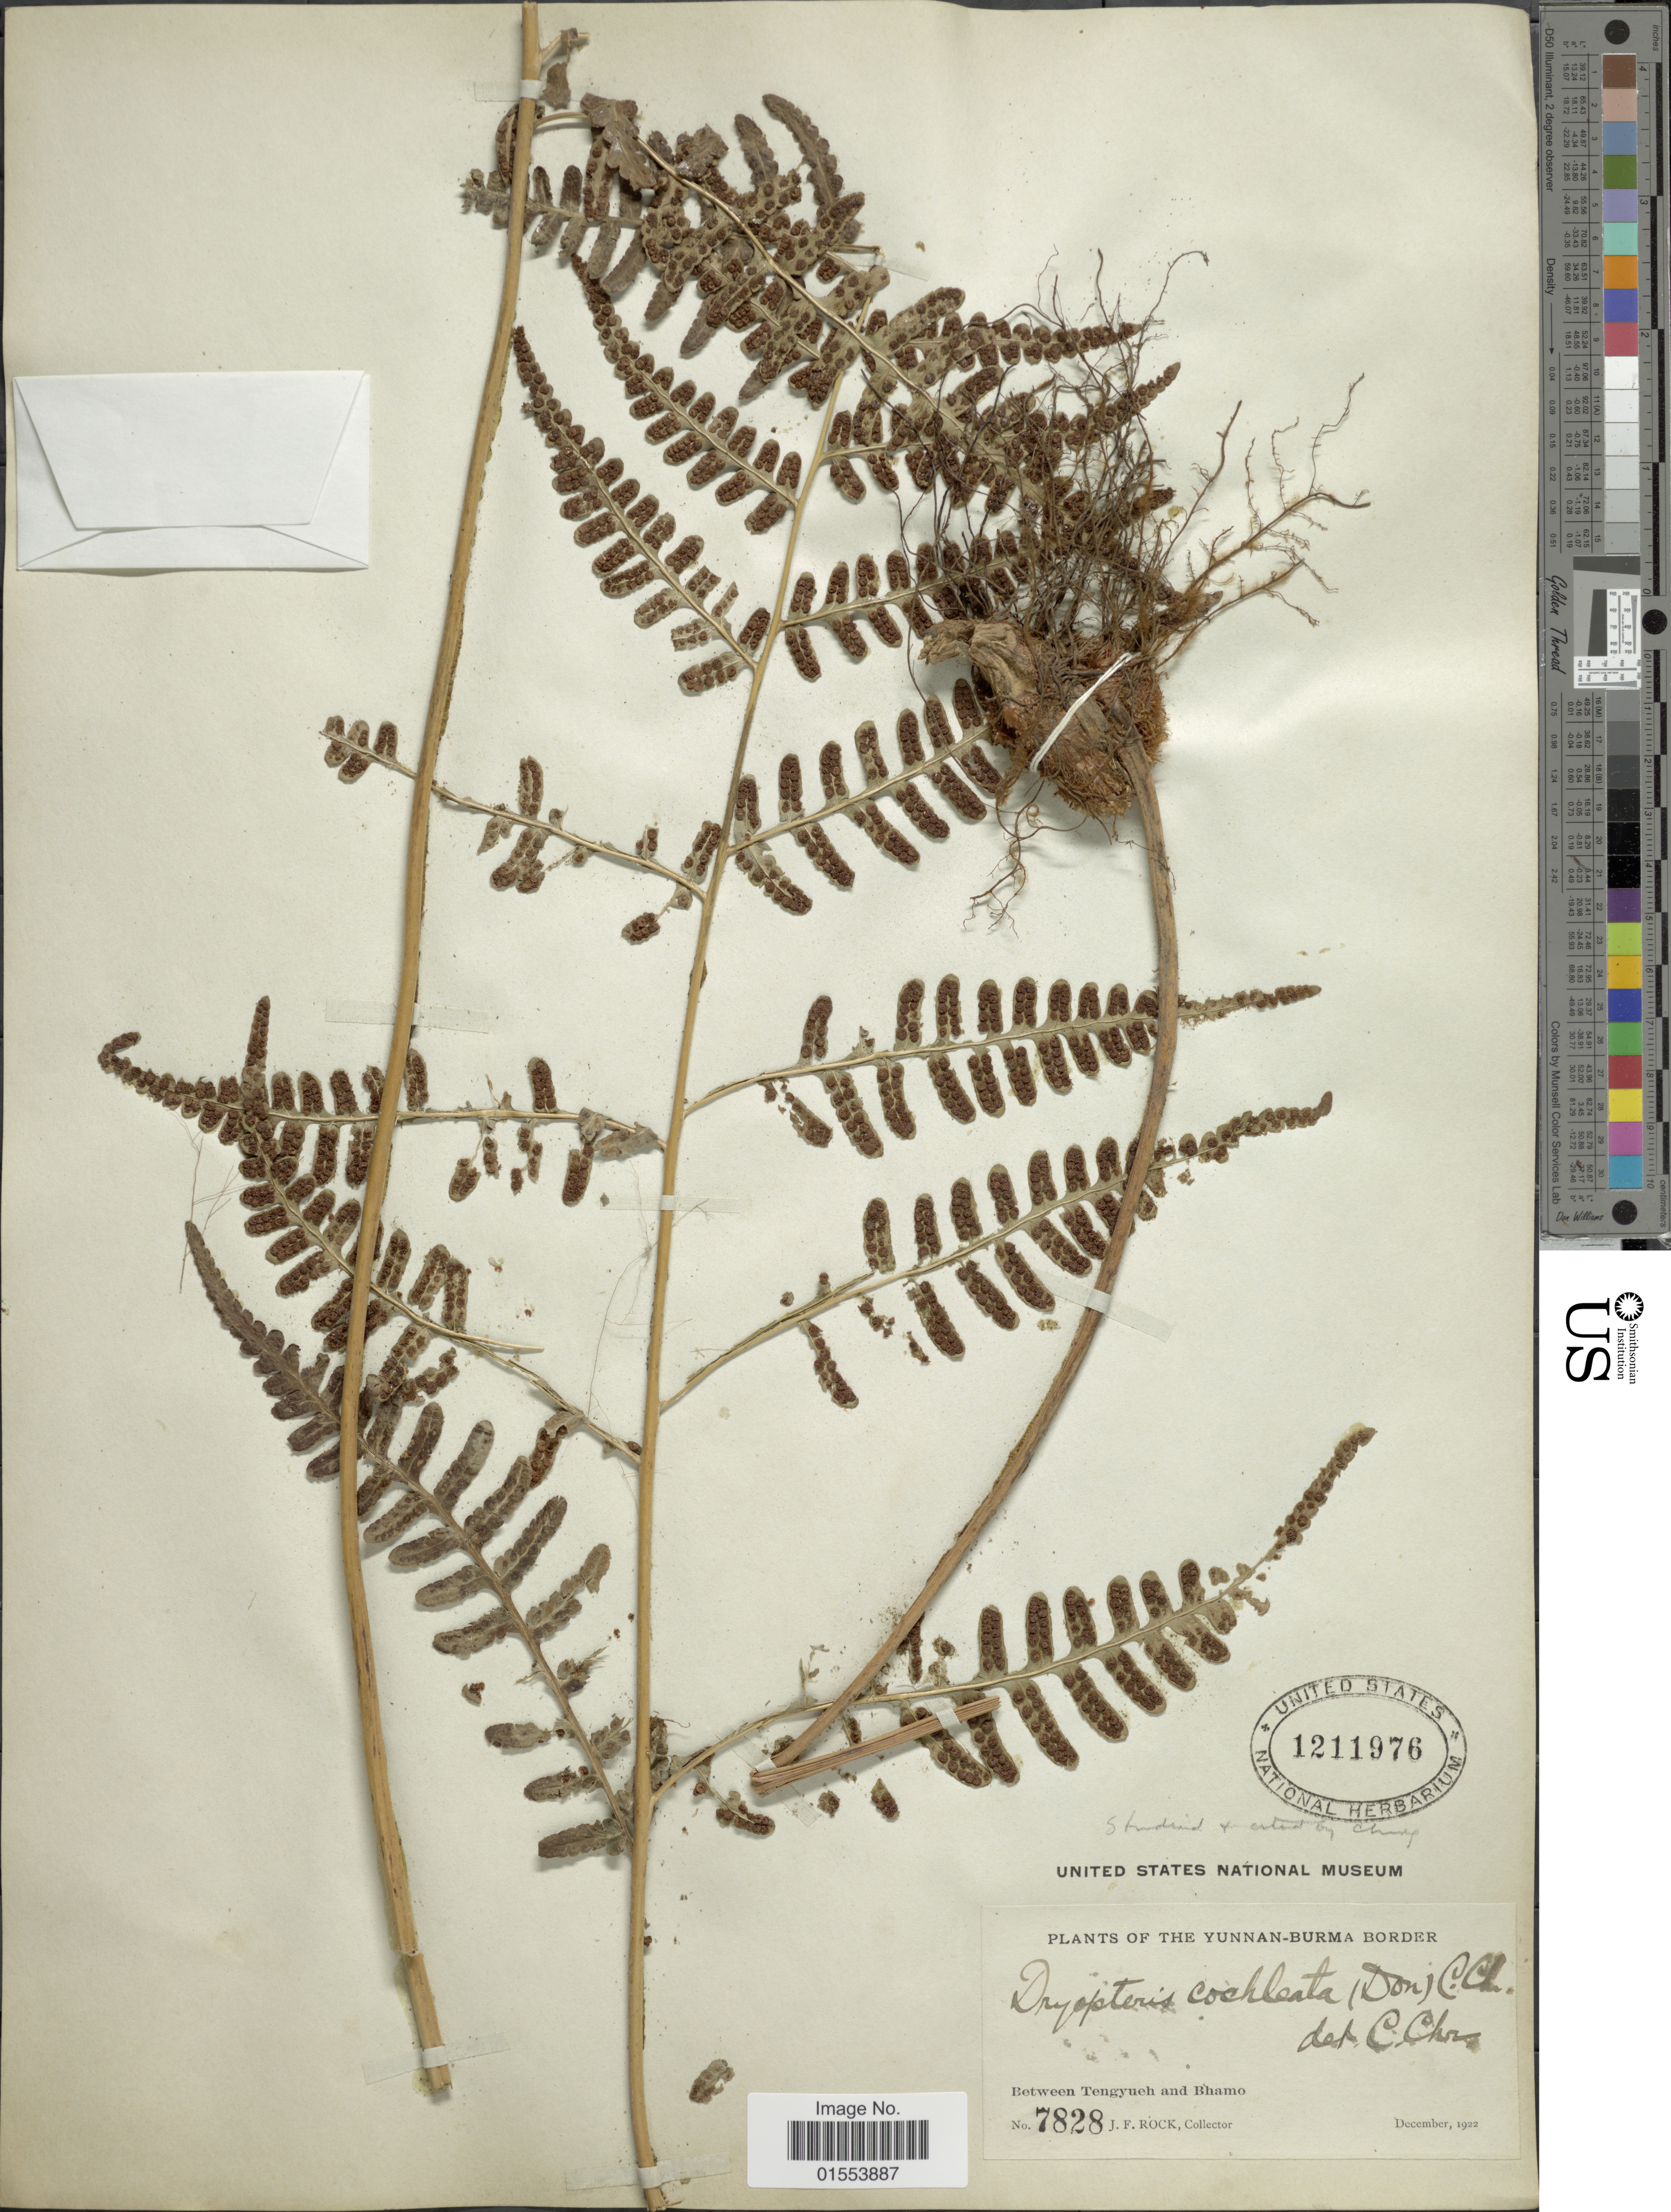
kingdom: Plantae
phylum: Tracheophyta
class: Polypodiopsida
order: Polypodiales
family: Dryopteridaceae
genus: Dryopteris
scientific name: Dryopteris cochleata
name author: (D. Don) C. Chr.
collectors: J. Rock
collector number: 7828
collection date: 1922-12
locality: Yunnan-Burma Border, Between Tengyueh and Bhamo.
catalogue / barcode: US 1211976